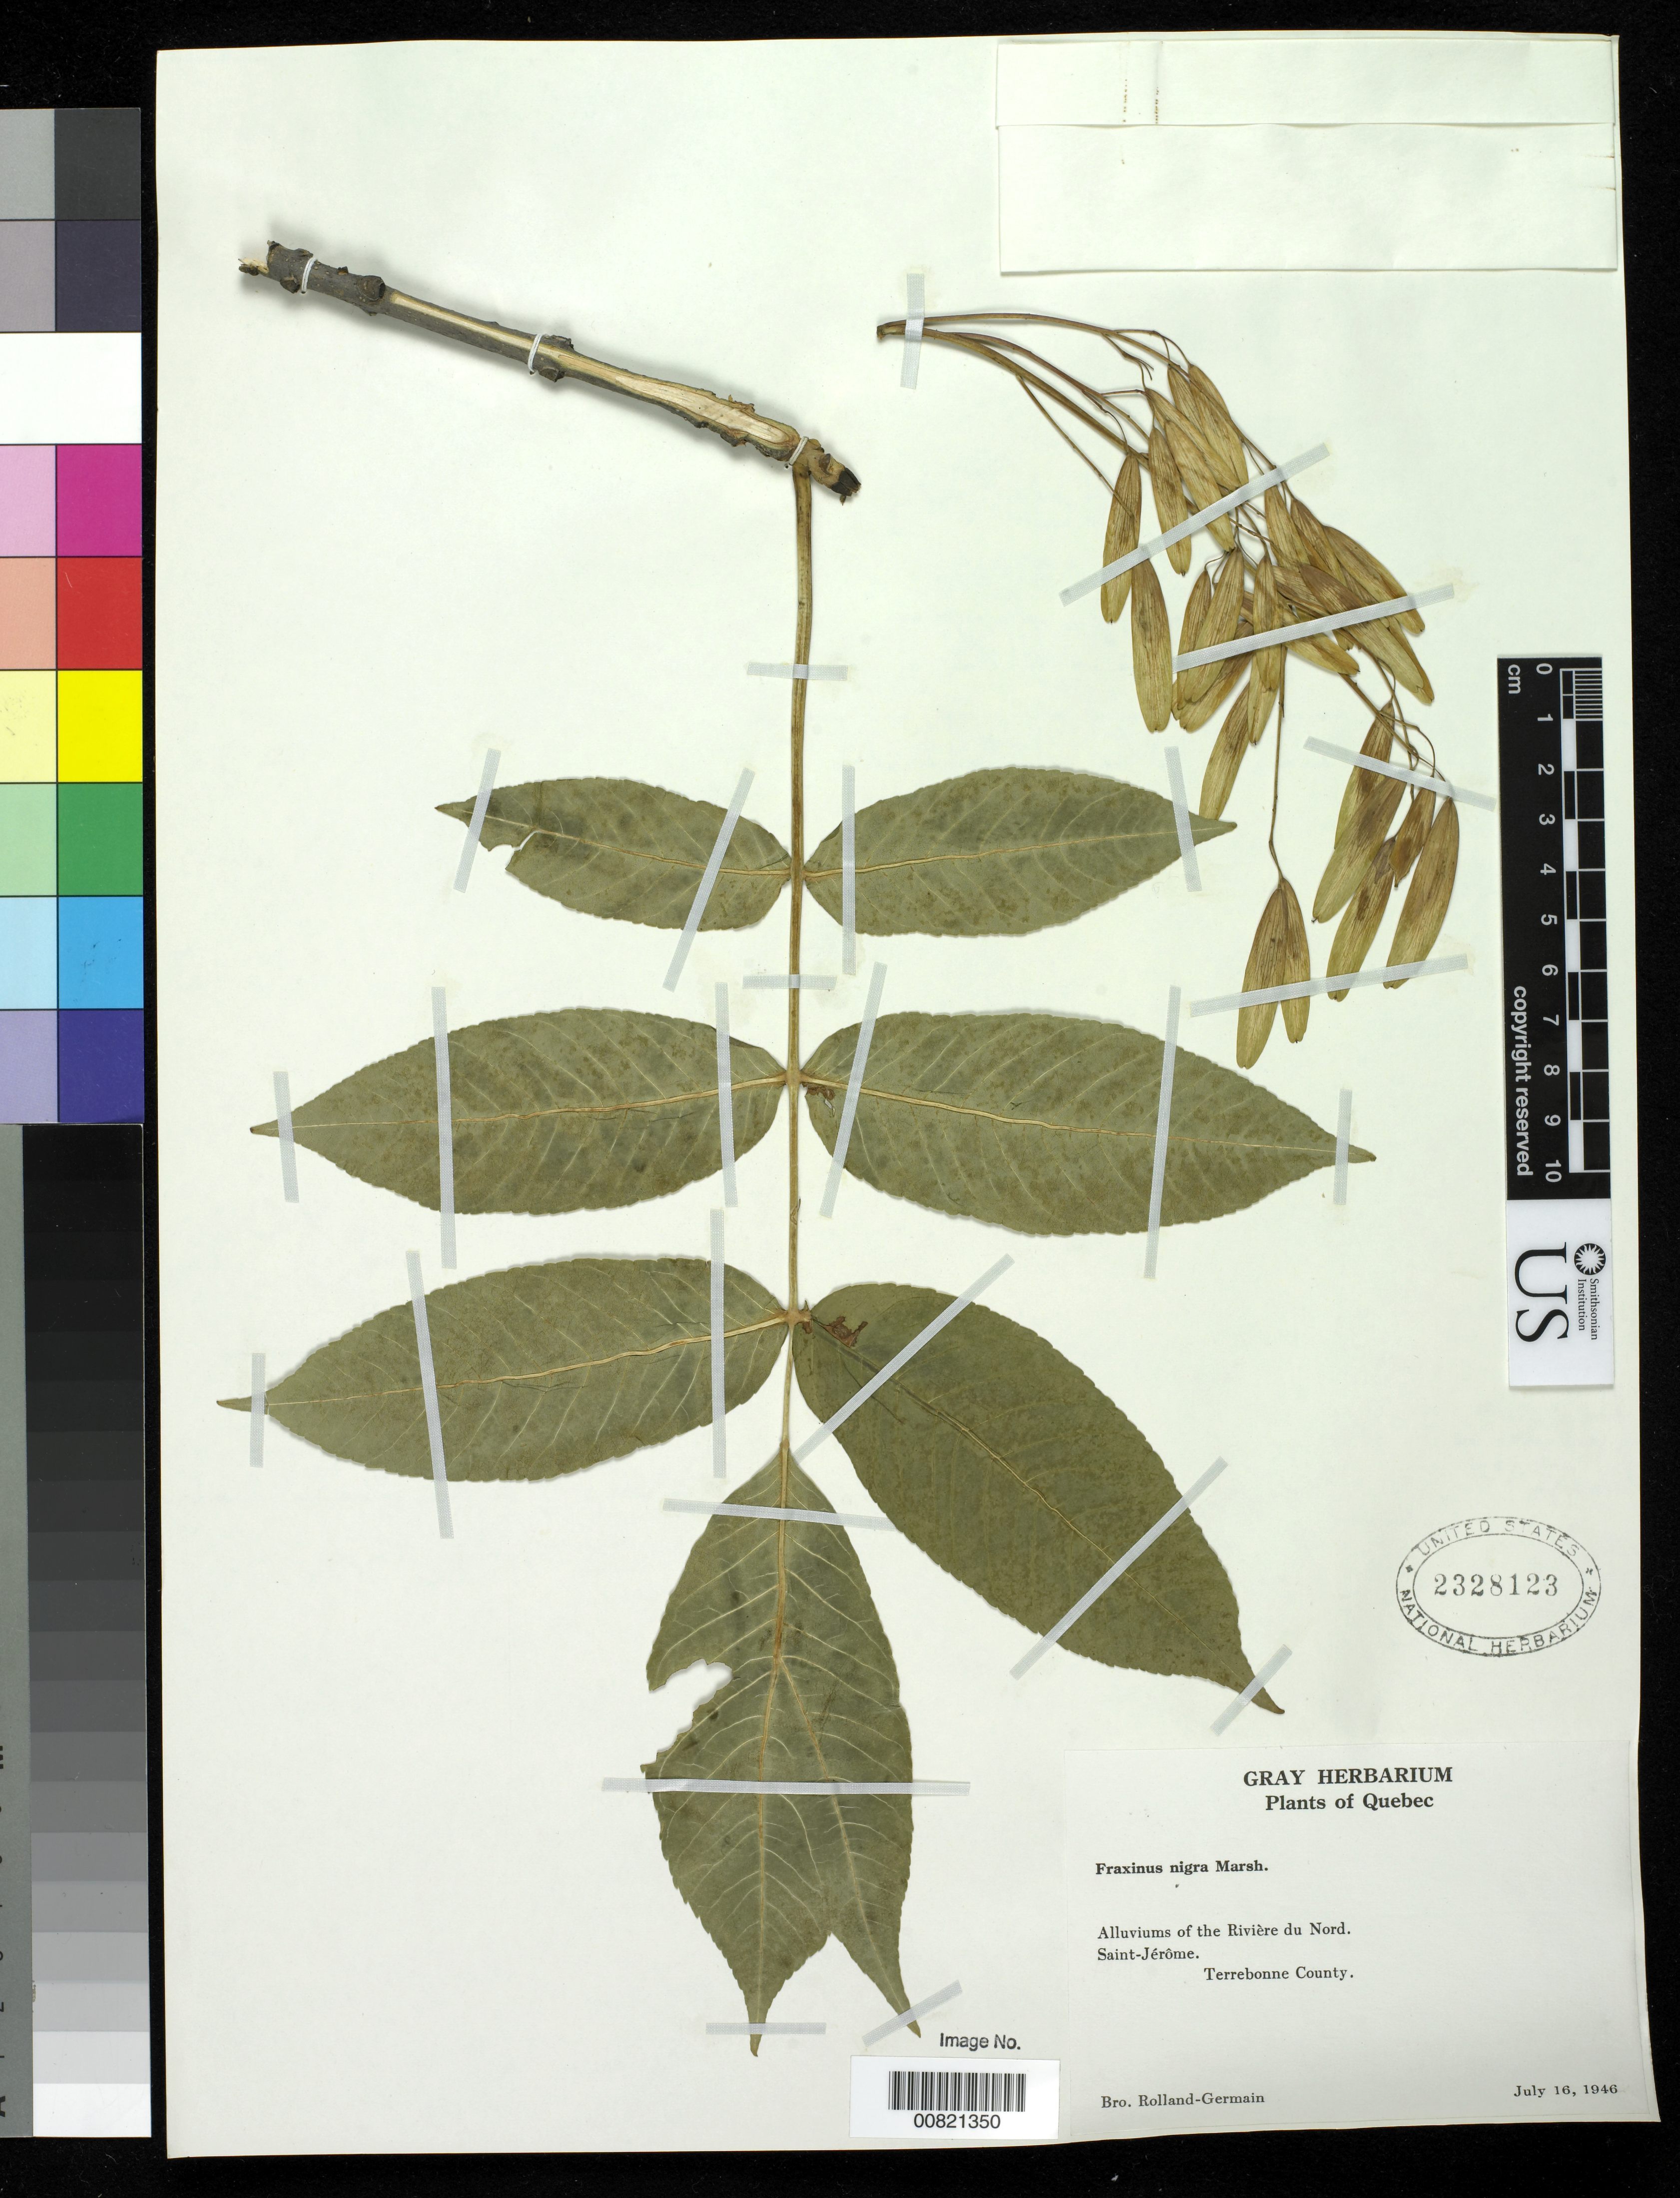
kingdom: Plantae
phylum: Tracheophyta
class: Magnoliopsida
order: Lamiales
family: Oleaceae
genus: Fraxinus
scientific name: Fraxinus nigra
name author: Marshall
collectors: Rolland-Germain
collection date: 1946-07-16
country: Canada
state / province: Quebec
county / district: Terrebonne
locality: Alluviums of the Riviere du Nord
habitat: Alluviums of the Riviere du Nord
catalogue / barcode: US 2328123